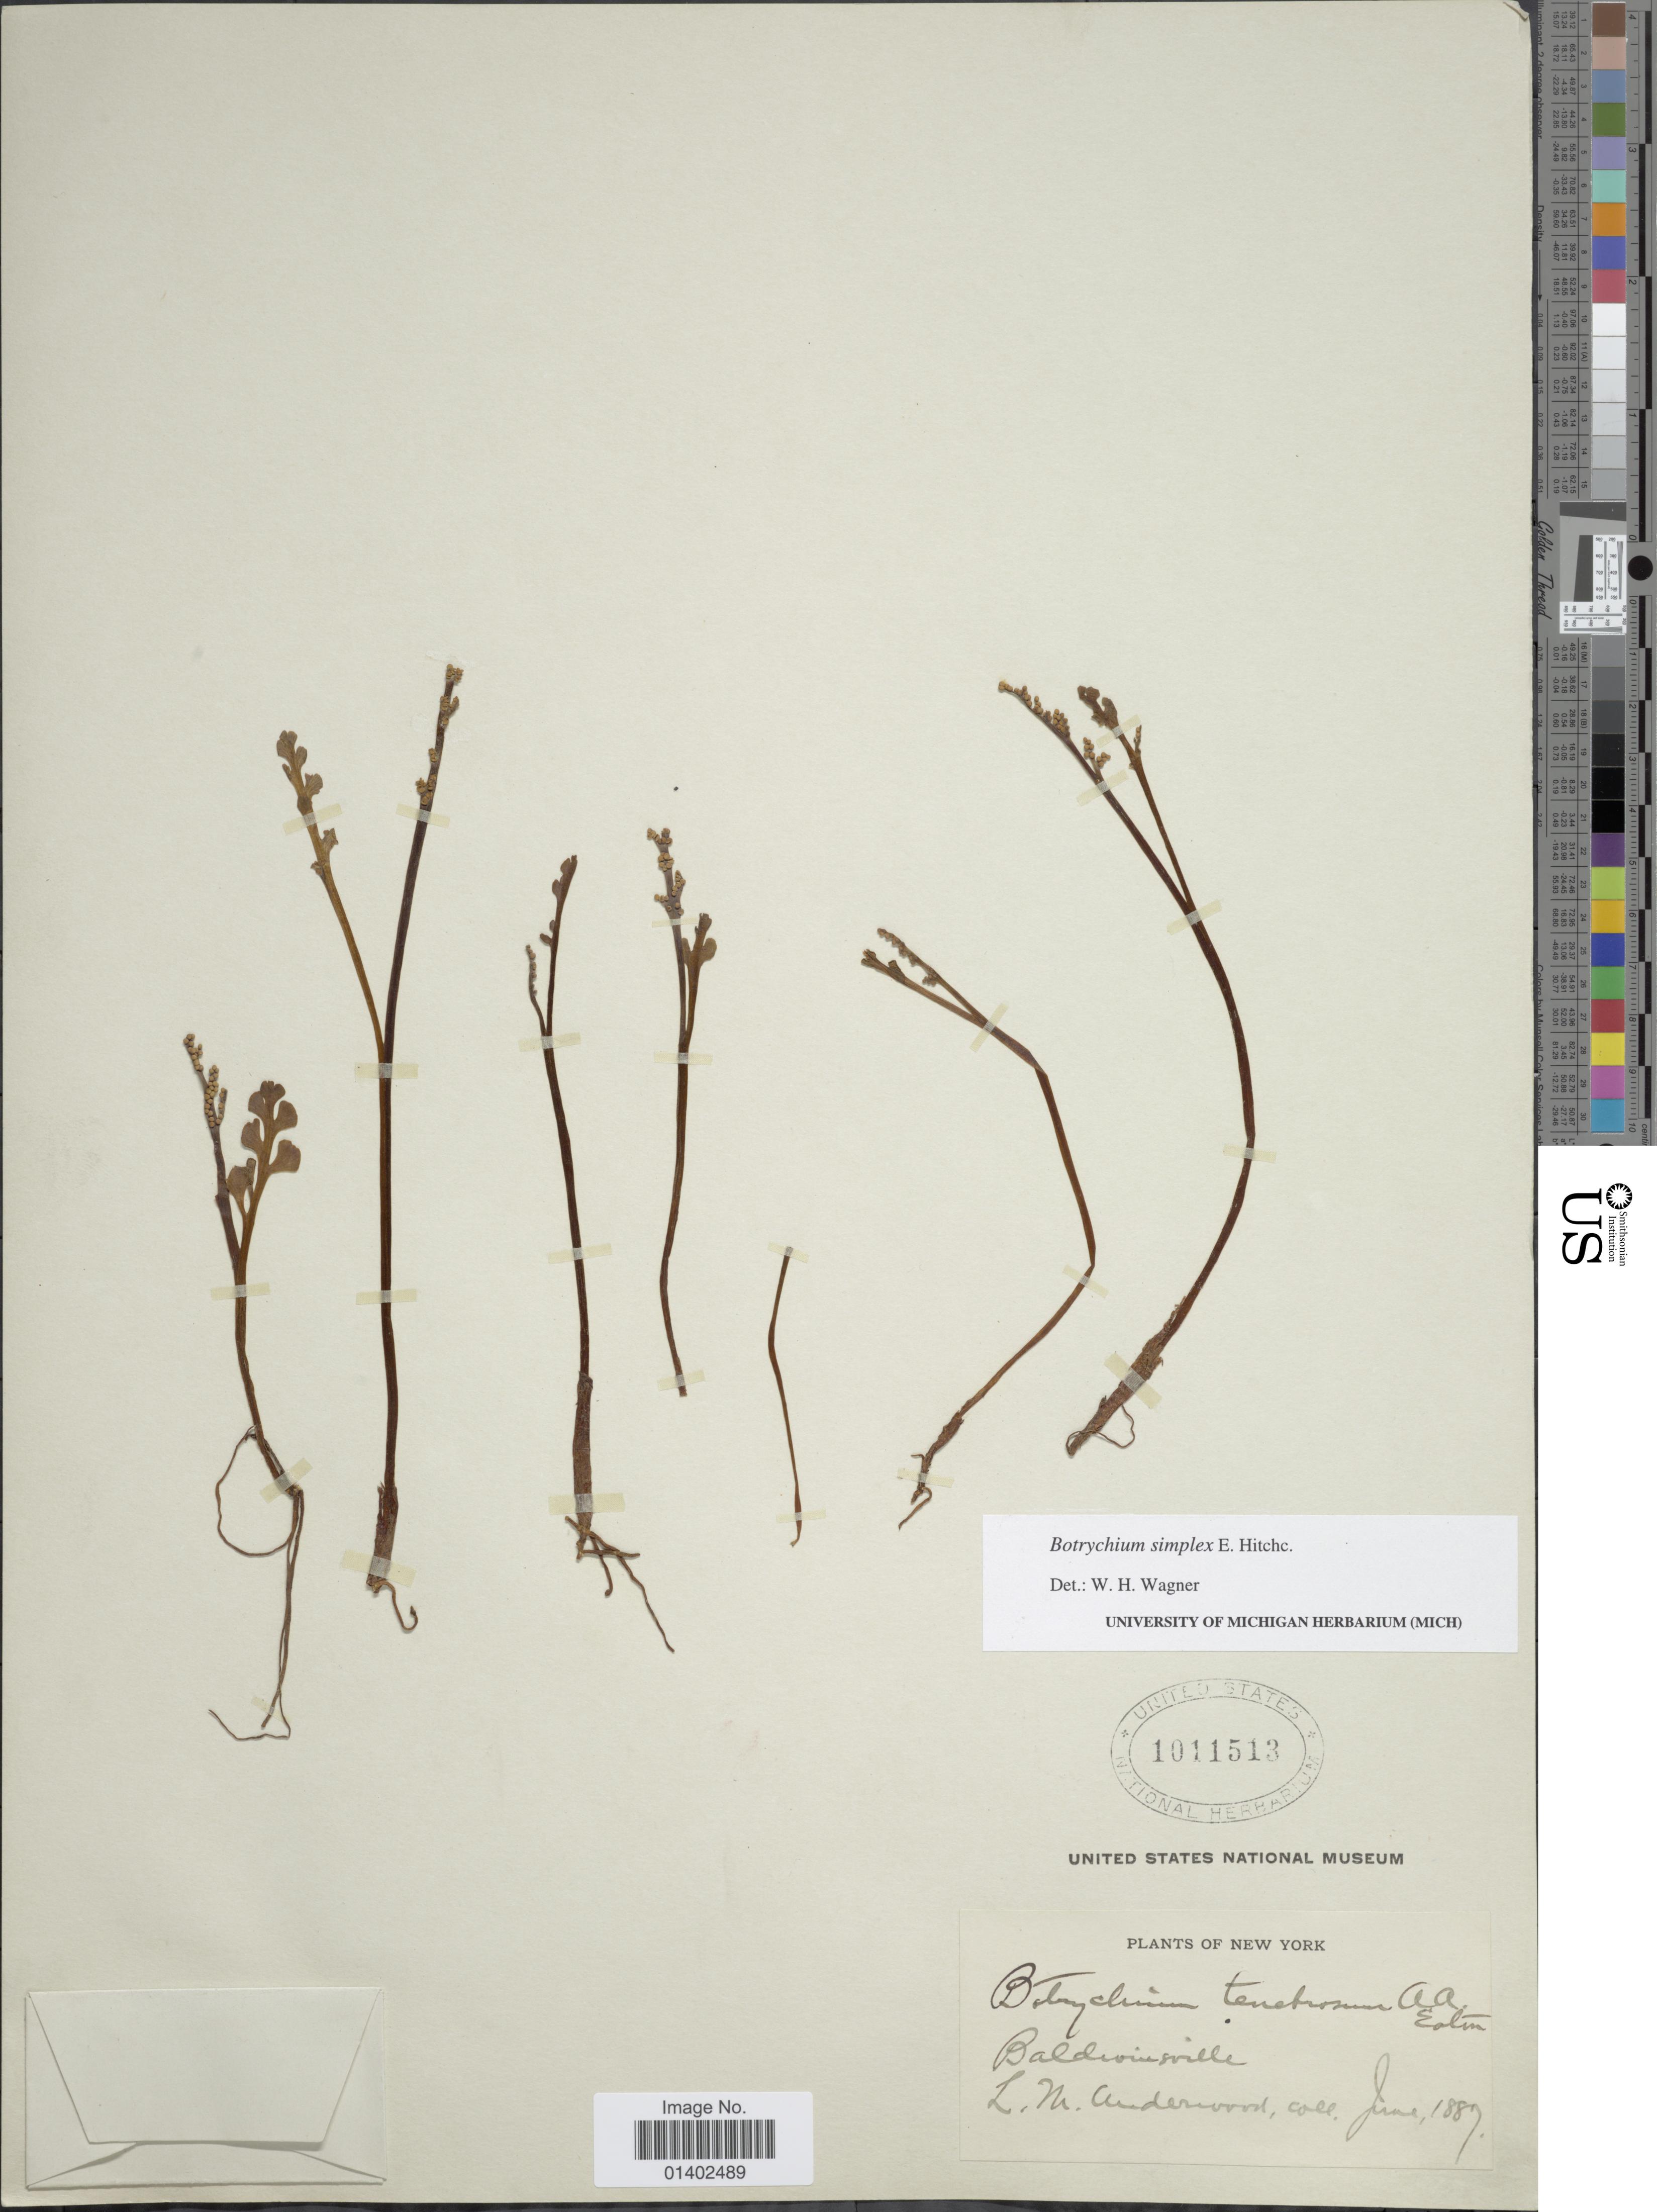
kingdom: Plantae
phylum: Tracheophyta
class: Polypodiopsida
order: Ophioglossales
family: Ophioglossaceae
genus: Botrychium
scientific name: Botrychium simplex var. tenebrosum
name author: (A.A. Eaton) R.T. Clausen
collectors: L. M. Underwood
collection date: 1887-06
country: United States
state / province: New York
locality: Baldwinsville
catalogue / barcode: US 1011513